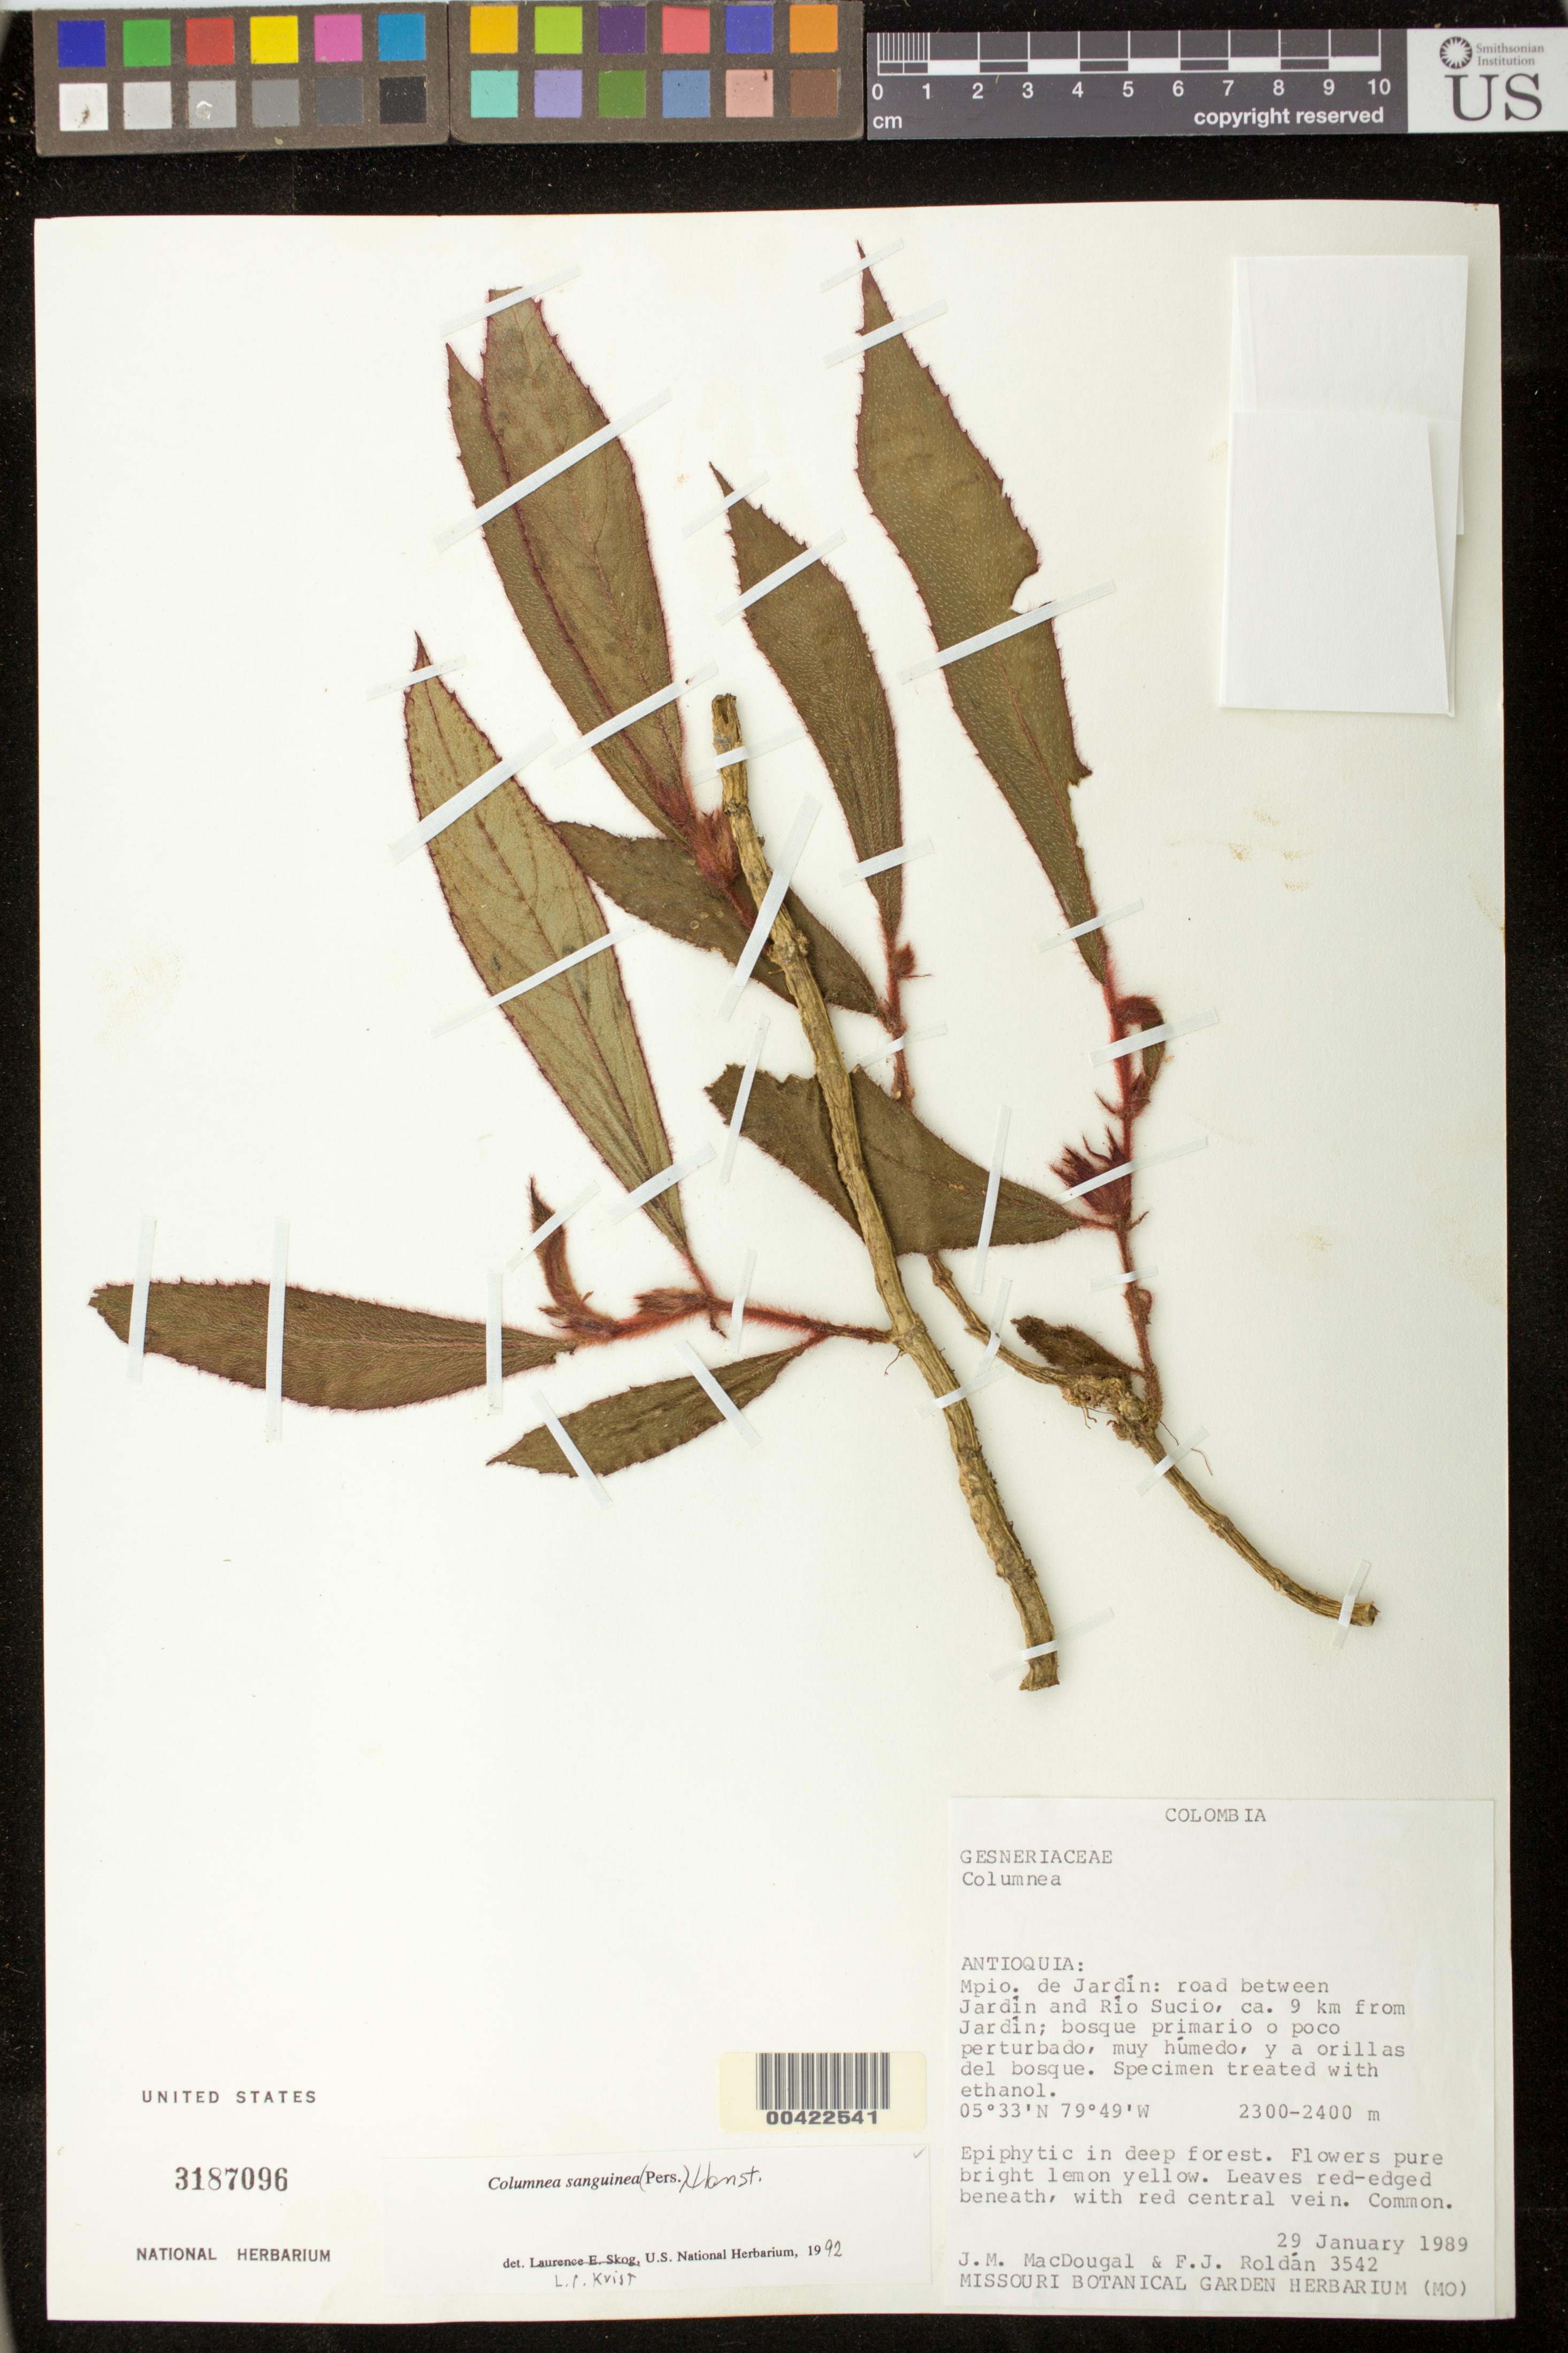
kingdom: Plantae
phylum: Tracheophyta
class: Magnoliopsida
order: Lamiales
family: Gesneriaceae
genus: Columnea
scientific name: Columnea sanguinea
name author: (Pers.) Hanst.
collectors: J. M. MacDougal & F. J. Roldán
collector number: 3542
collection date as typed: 29 Jan 1989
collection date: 1989-01-29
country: Colombia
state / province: Antioquia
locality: Jardin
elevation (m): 2300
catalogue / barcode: US 3187096